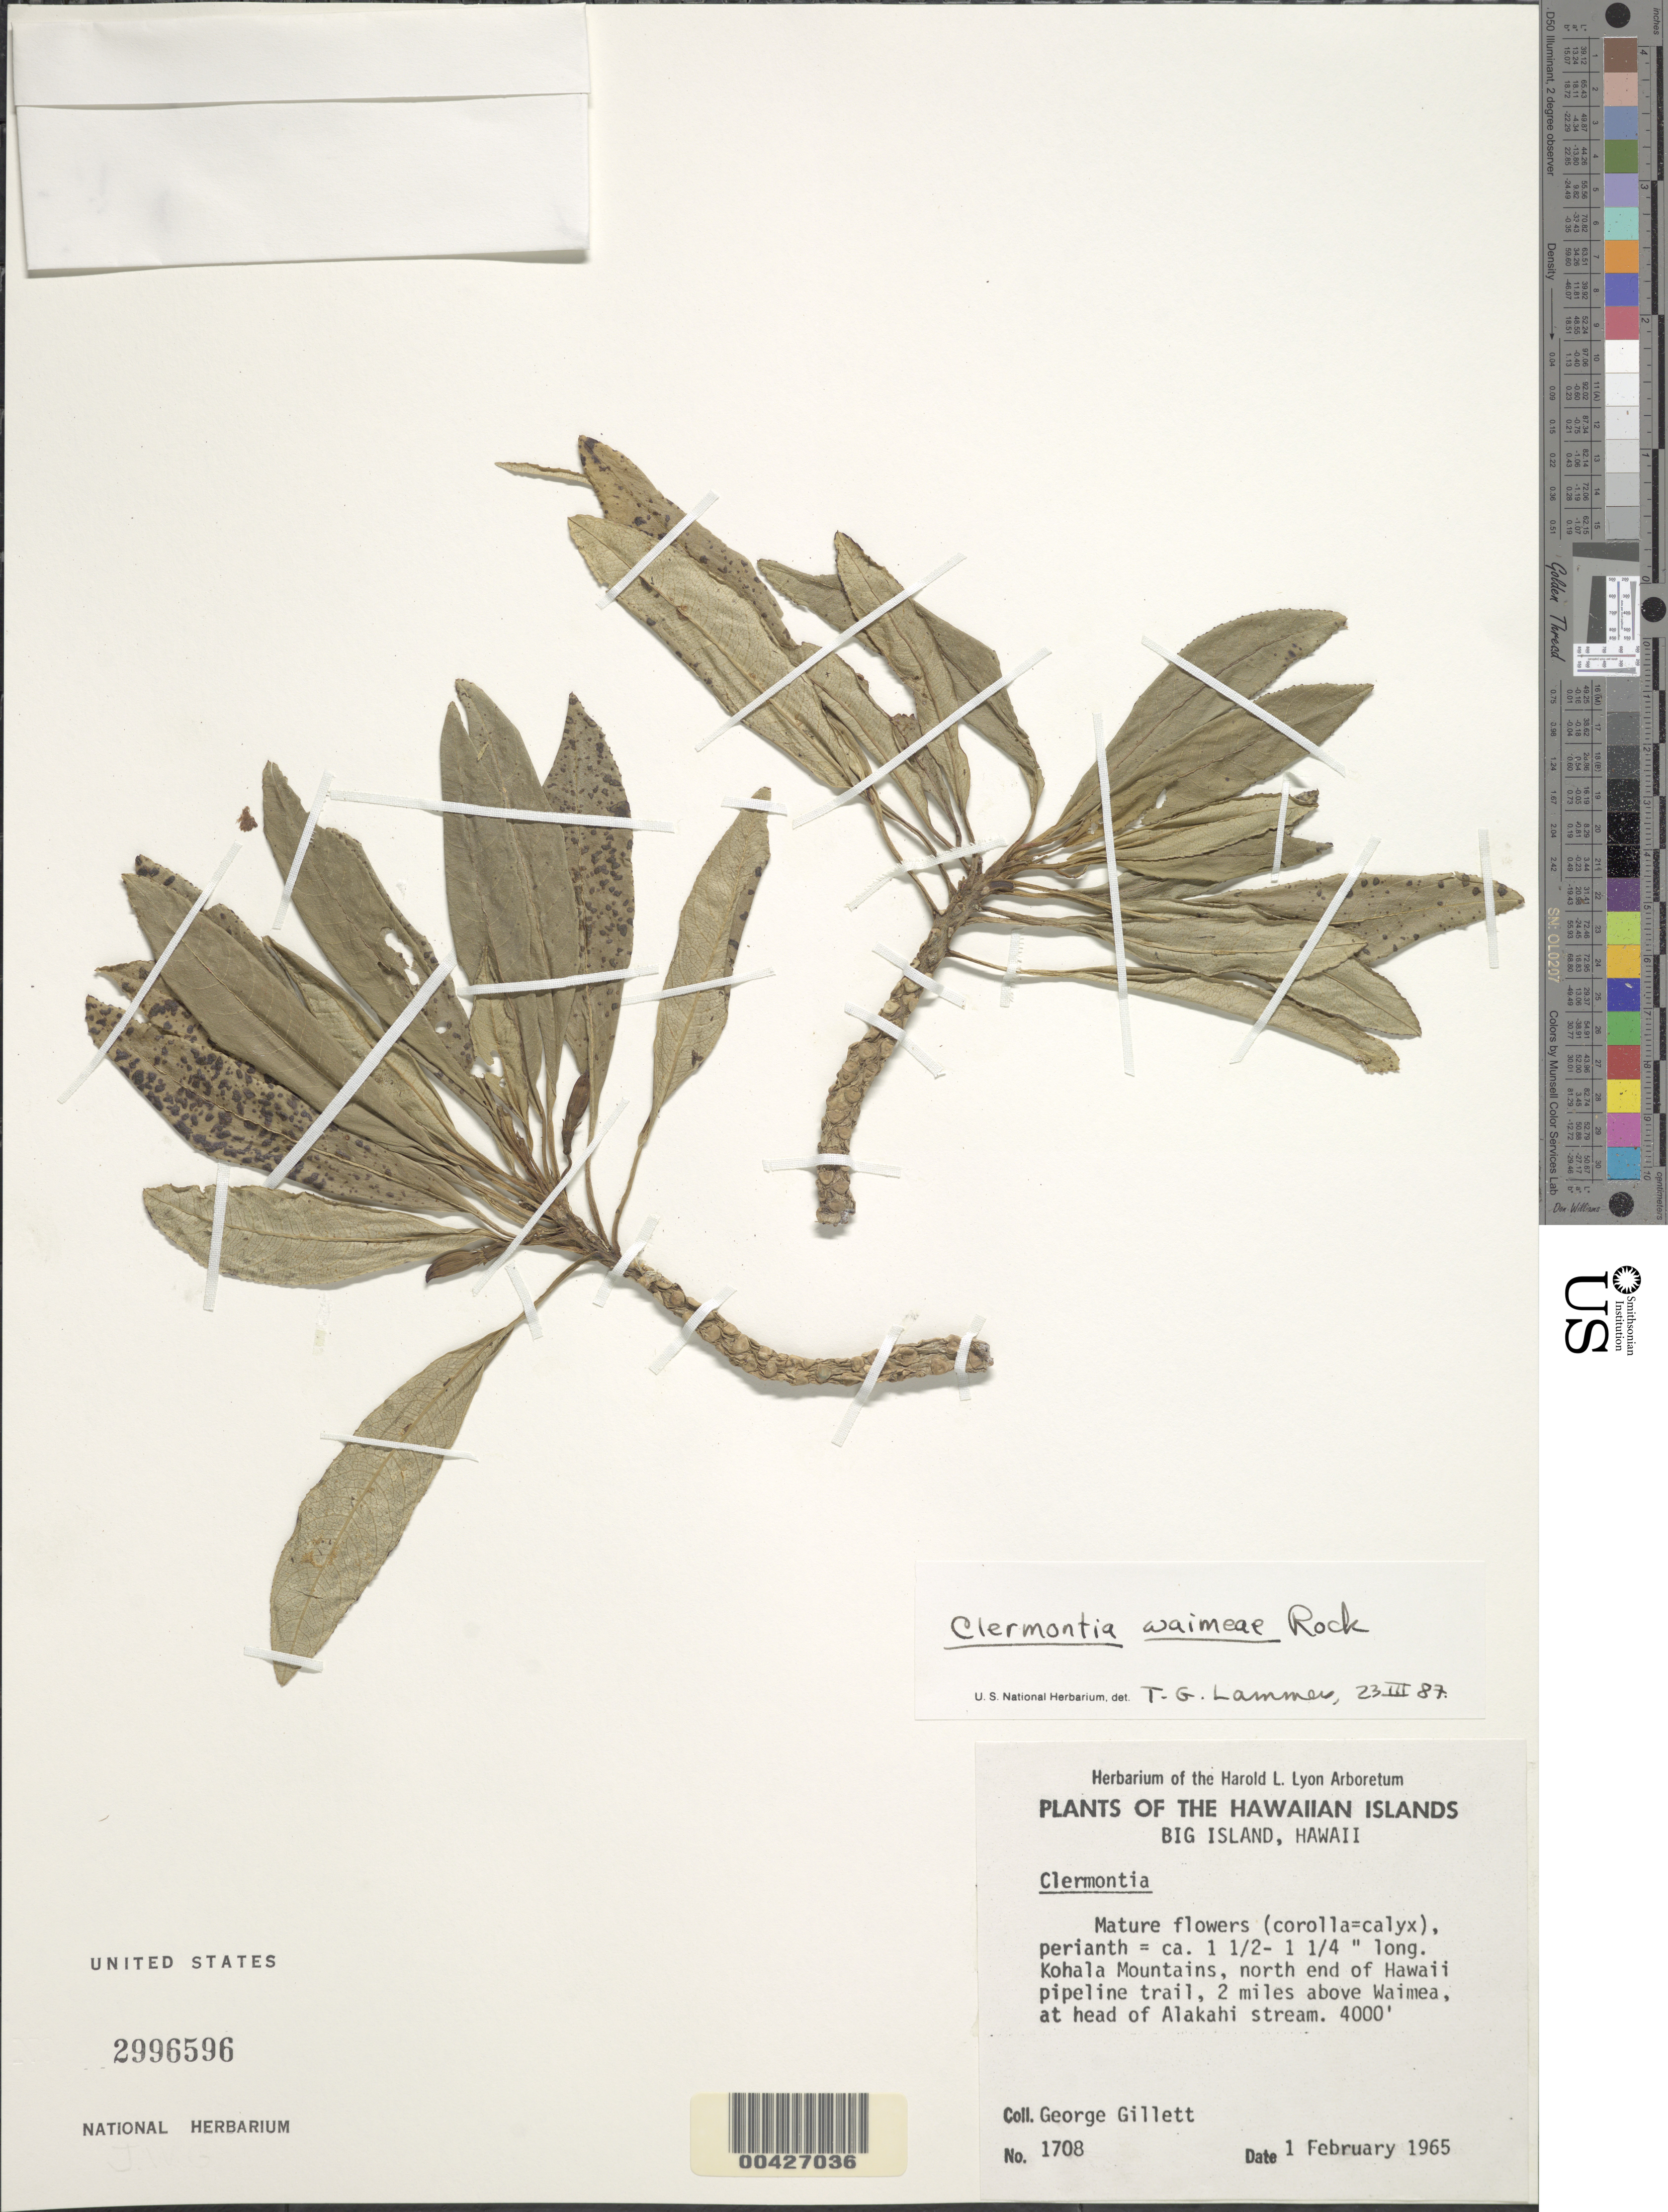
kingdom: Plantae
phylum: Tracheophyta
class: Magnoliopsida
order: Asterales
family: Campanulaceae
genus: Clermontia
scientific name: Clermontia waimeae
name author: Rock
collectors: G. Gillett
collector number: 1708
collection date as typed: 1 Feb 1965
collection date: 1965-02-01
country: United States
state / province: Hawaii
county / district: Hawaii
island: Hawaii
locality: Big Island, 2 mi above Waimea, at head of Alakahi stream, Kohala Mountains, N end of Hawaii pipeline trail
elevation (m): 1219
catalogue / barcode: US 2996596